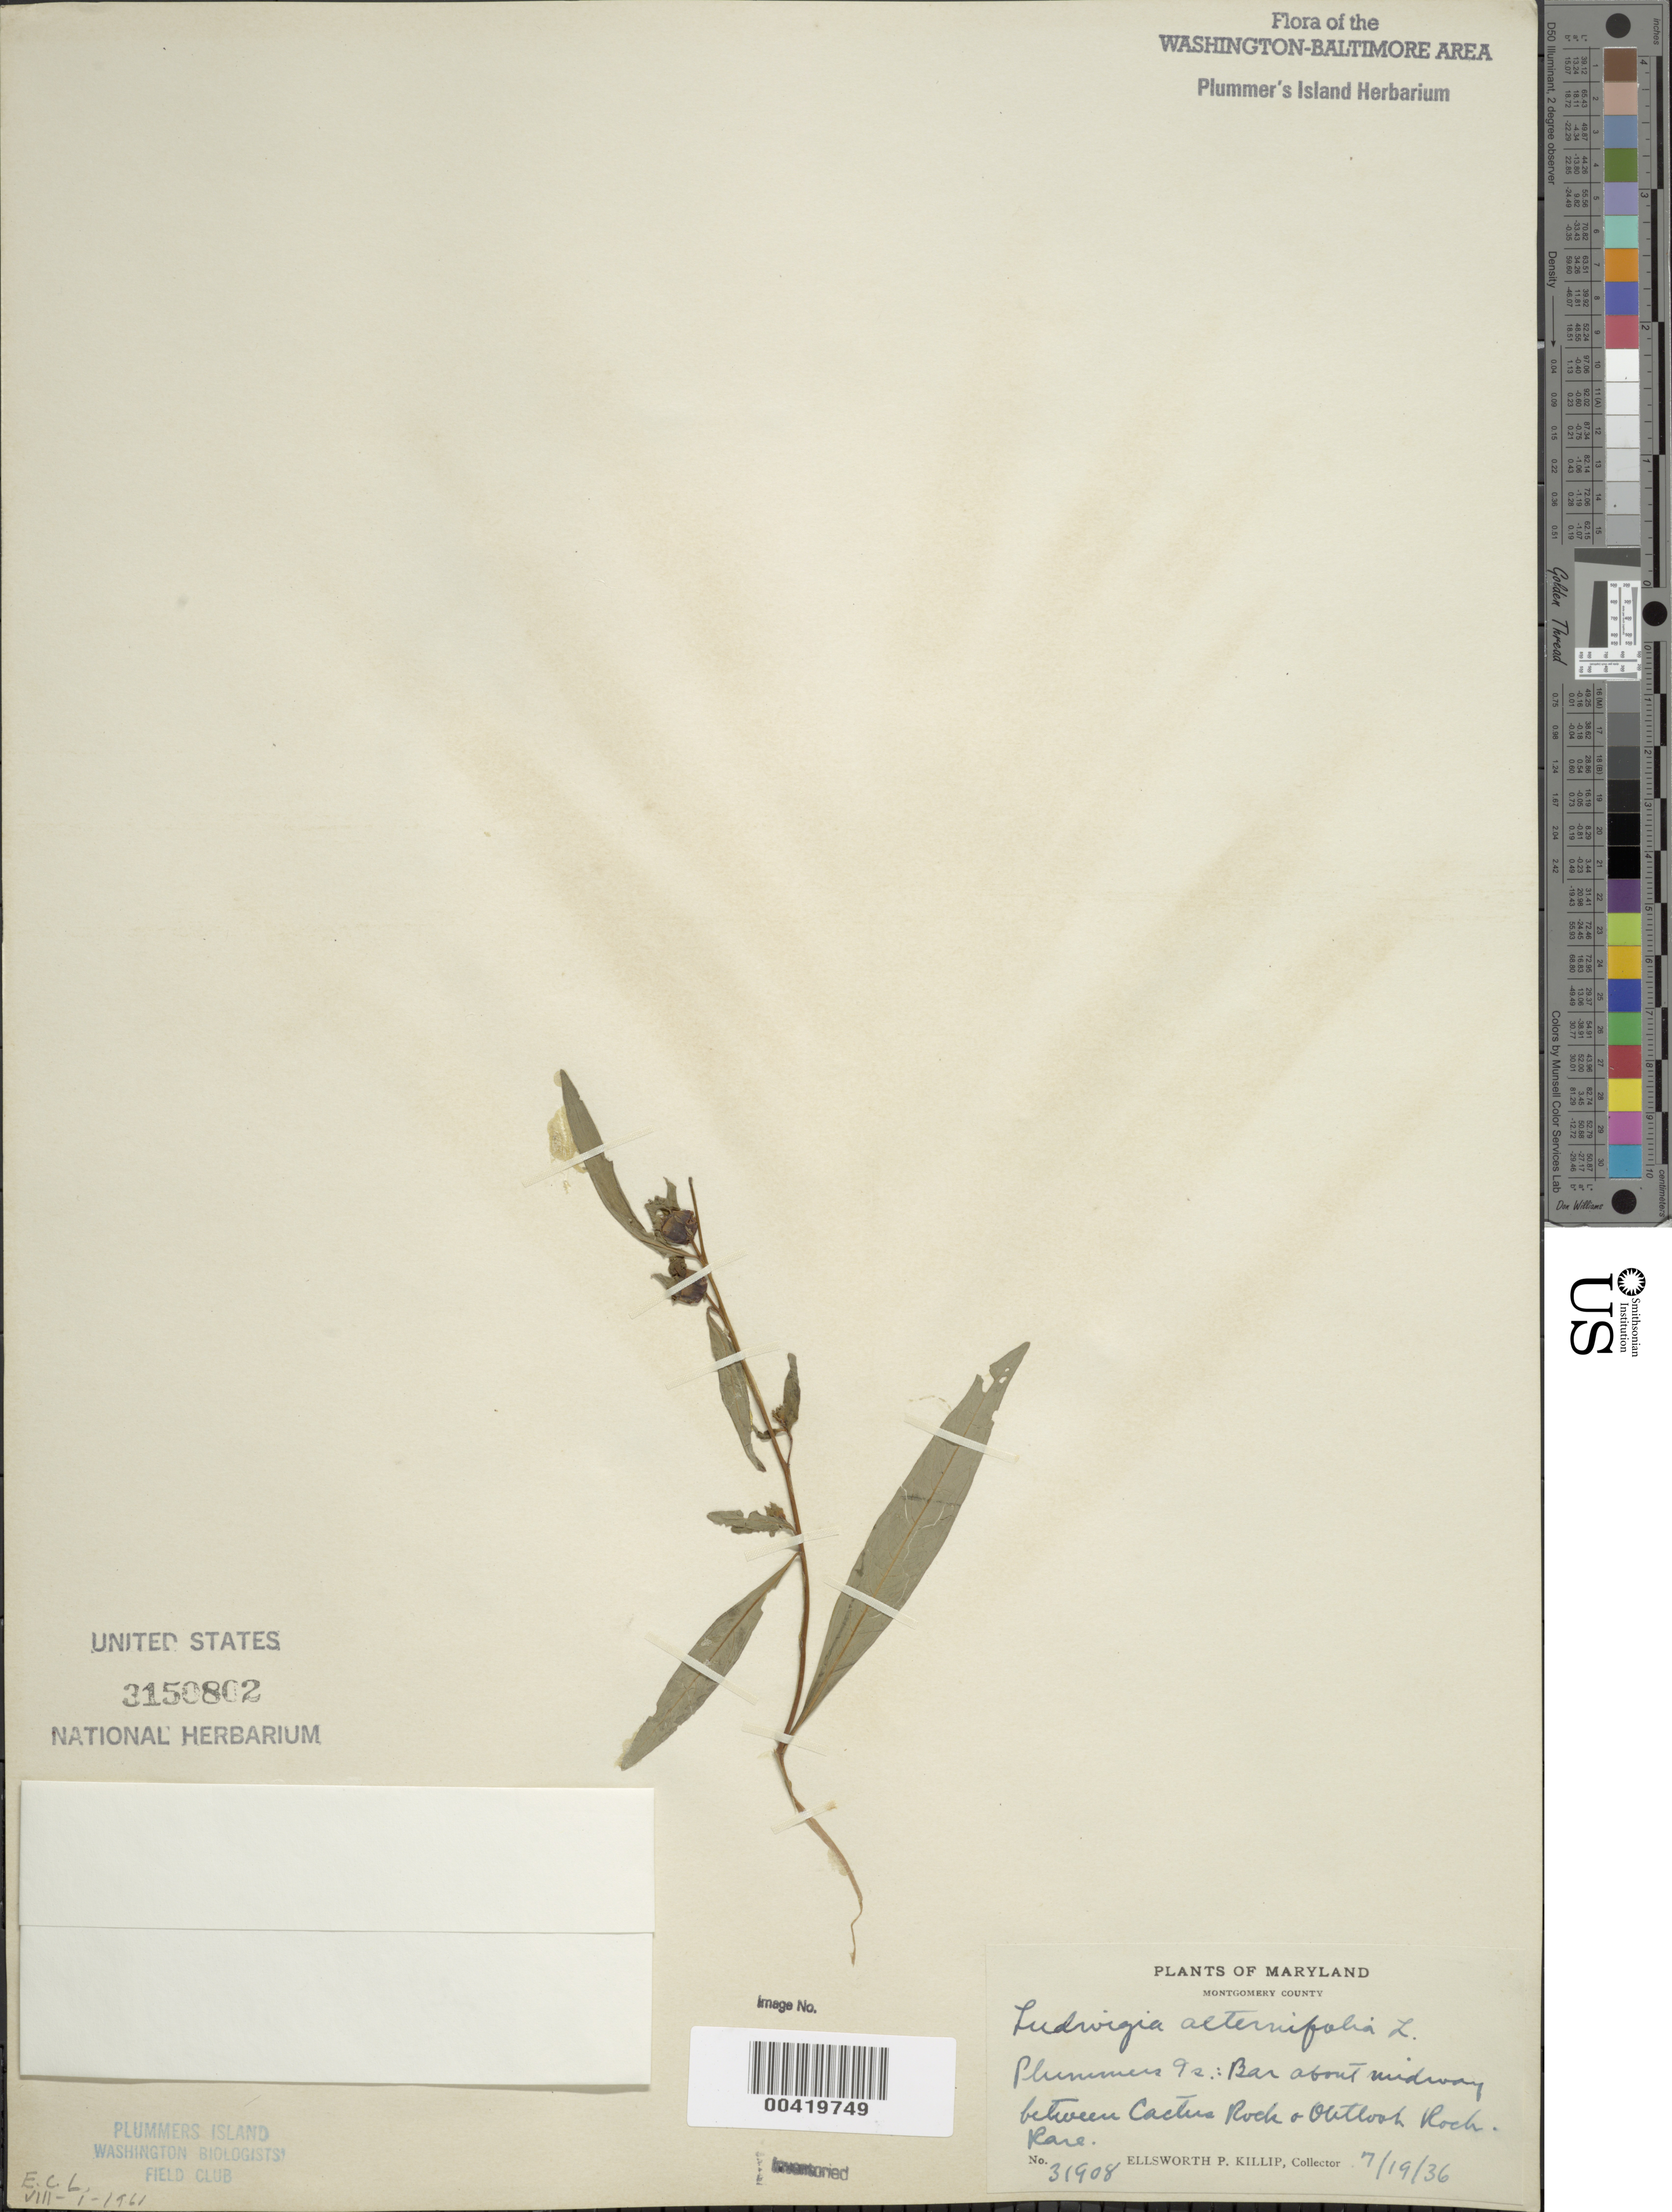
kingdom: Plantae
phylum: Tracheophyta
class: Magnoliopsida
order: Myrtales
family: Onagraceae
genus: Ludwigia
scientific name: Ludwigia alternifolia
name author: L.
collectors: E. P. Killip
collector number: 31908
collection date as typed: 19 Jul 1936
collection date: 1936-07-19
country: United States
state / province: Maryland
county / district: Montgomery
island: Plummers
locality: Plummer's Island; bar about midway between Cactus Rock & Outook Rock C. & O. Canal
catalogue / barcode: US 3150802